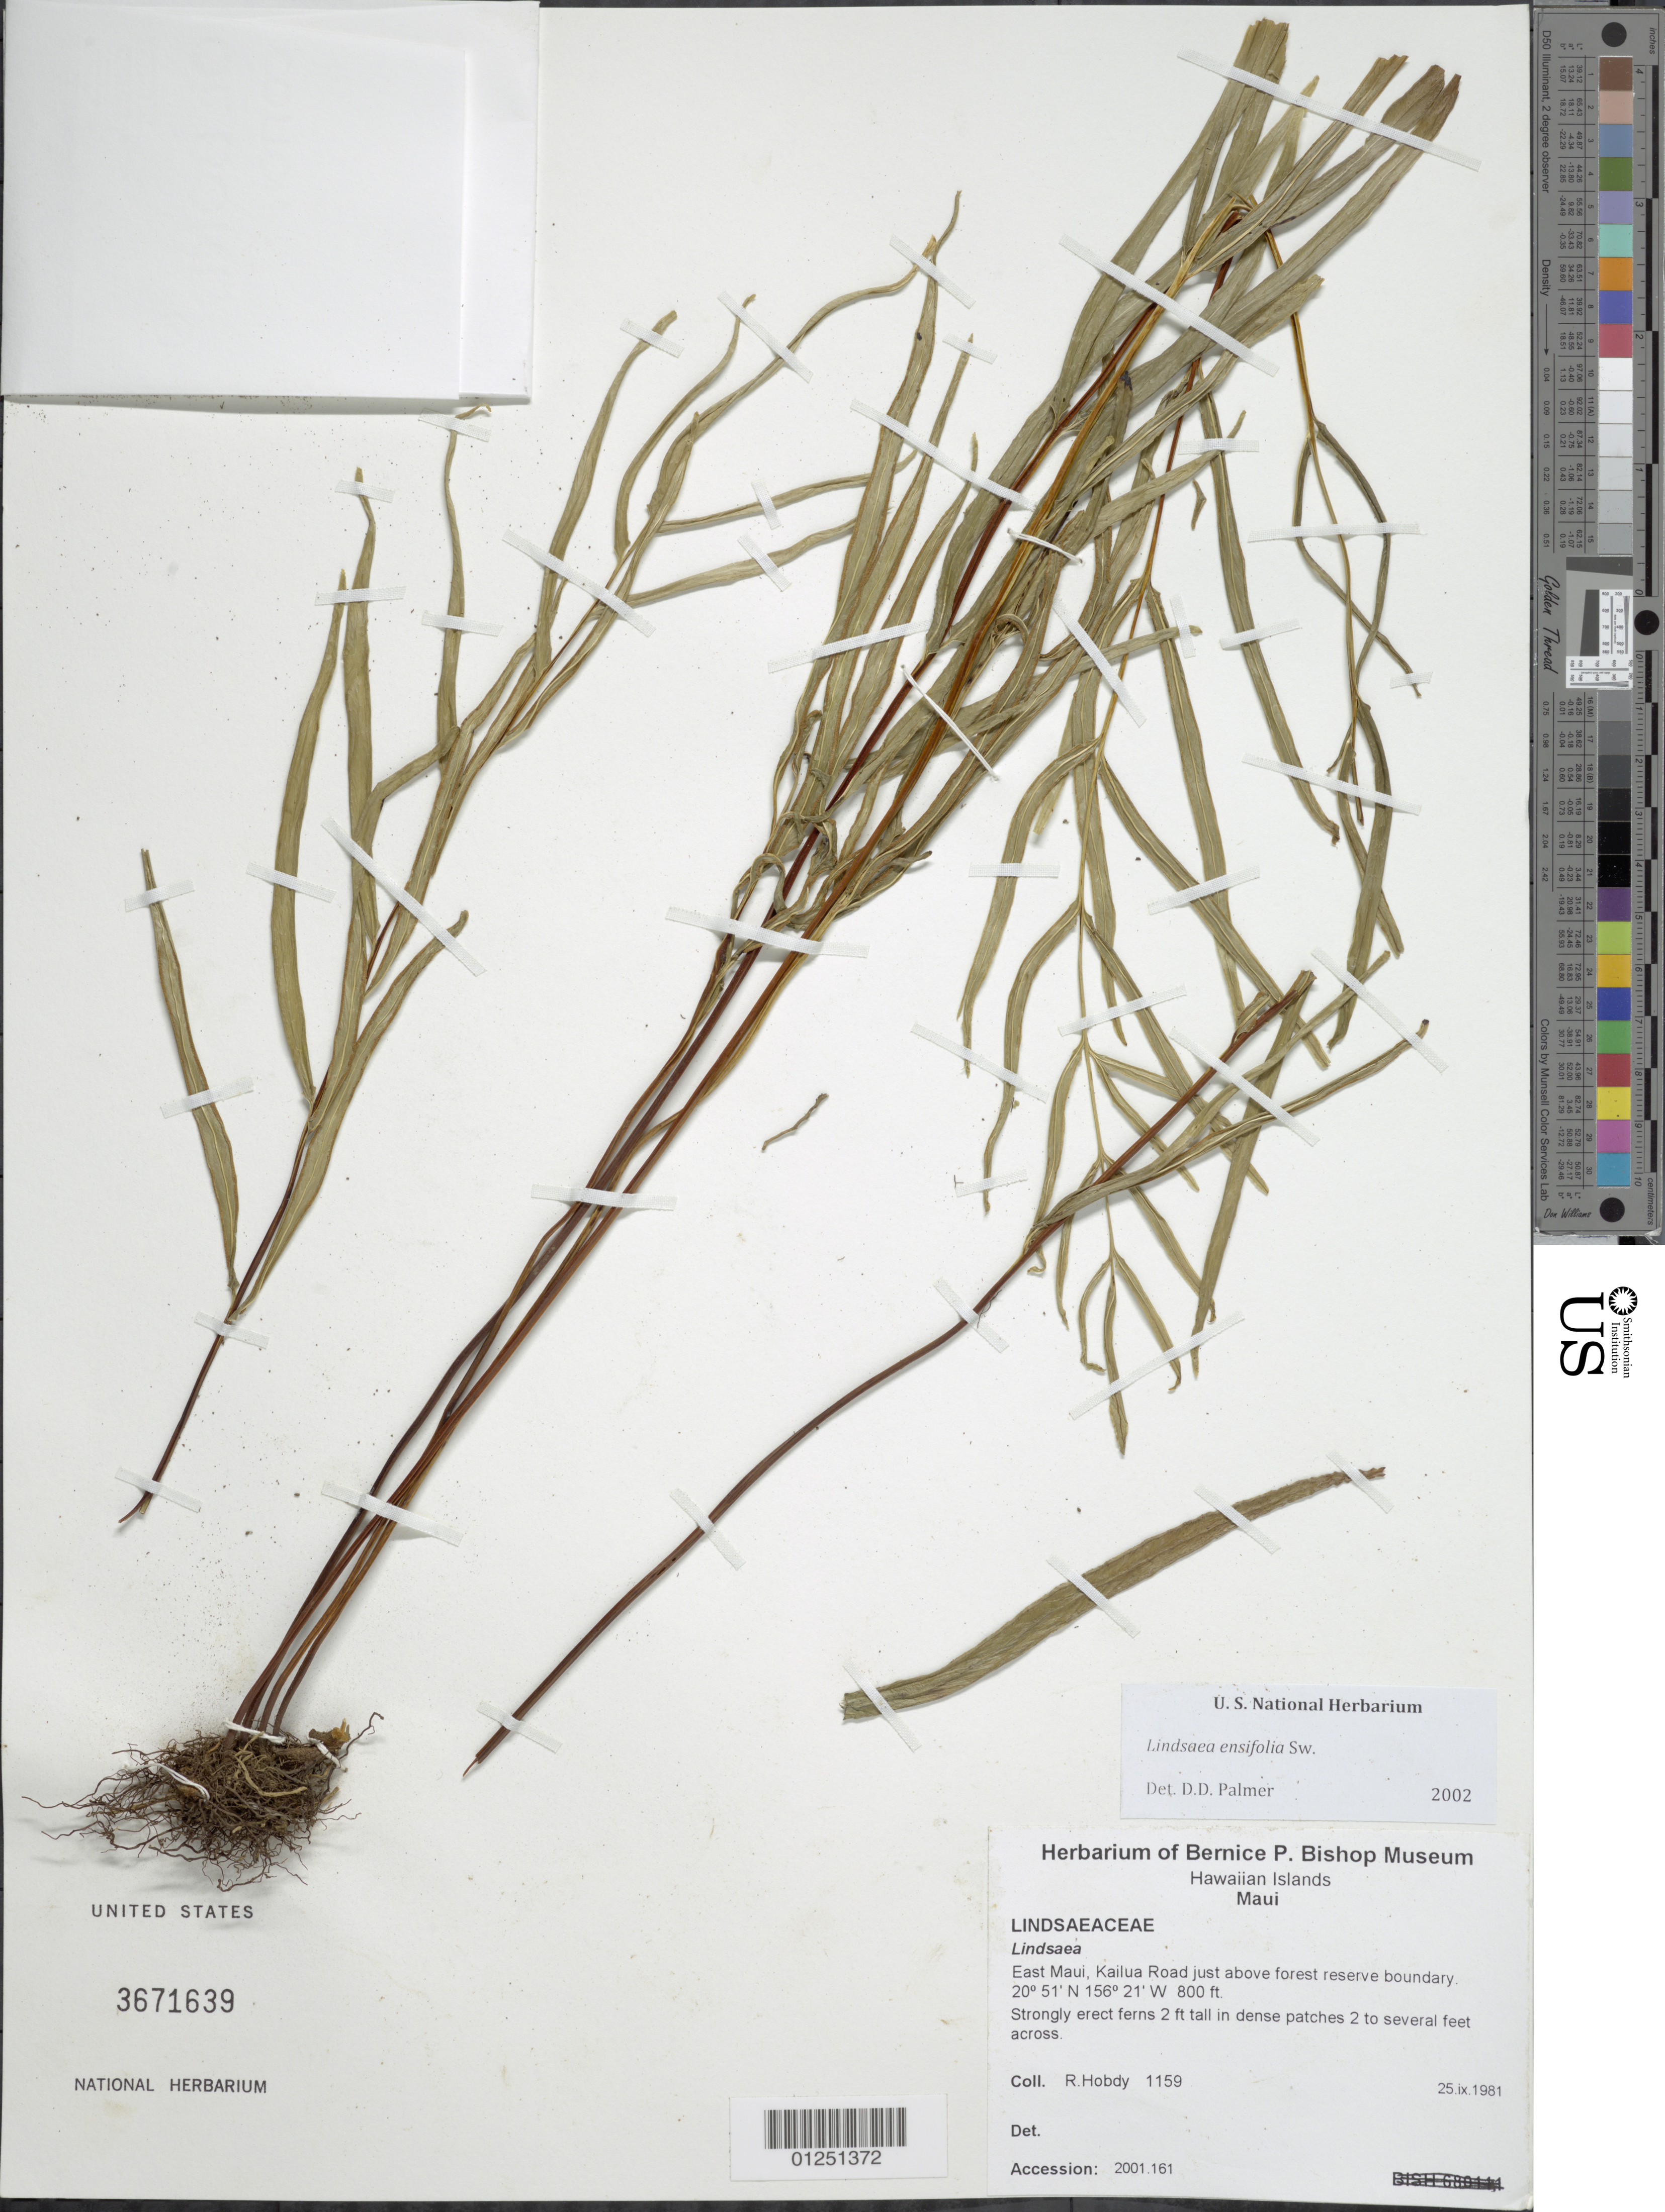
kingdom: Plantae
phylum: Tracheophyta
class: Polypodiopsida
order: Polypodiales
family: Lindsaeaceae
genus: Lindsaea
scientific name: Lindsaea ensifolia subsp. ensifolia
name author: Sw.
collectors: R. Hobdy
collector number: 1159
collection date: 1981-09-25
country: United States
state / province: Hawaii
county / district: Maui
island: Maui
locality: East Maui, Kailua Road just above forest reserve boundary.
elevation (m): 244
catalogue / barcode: US 3671639